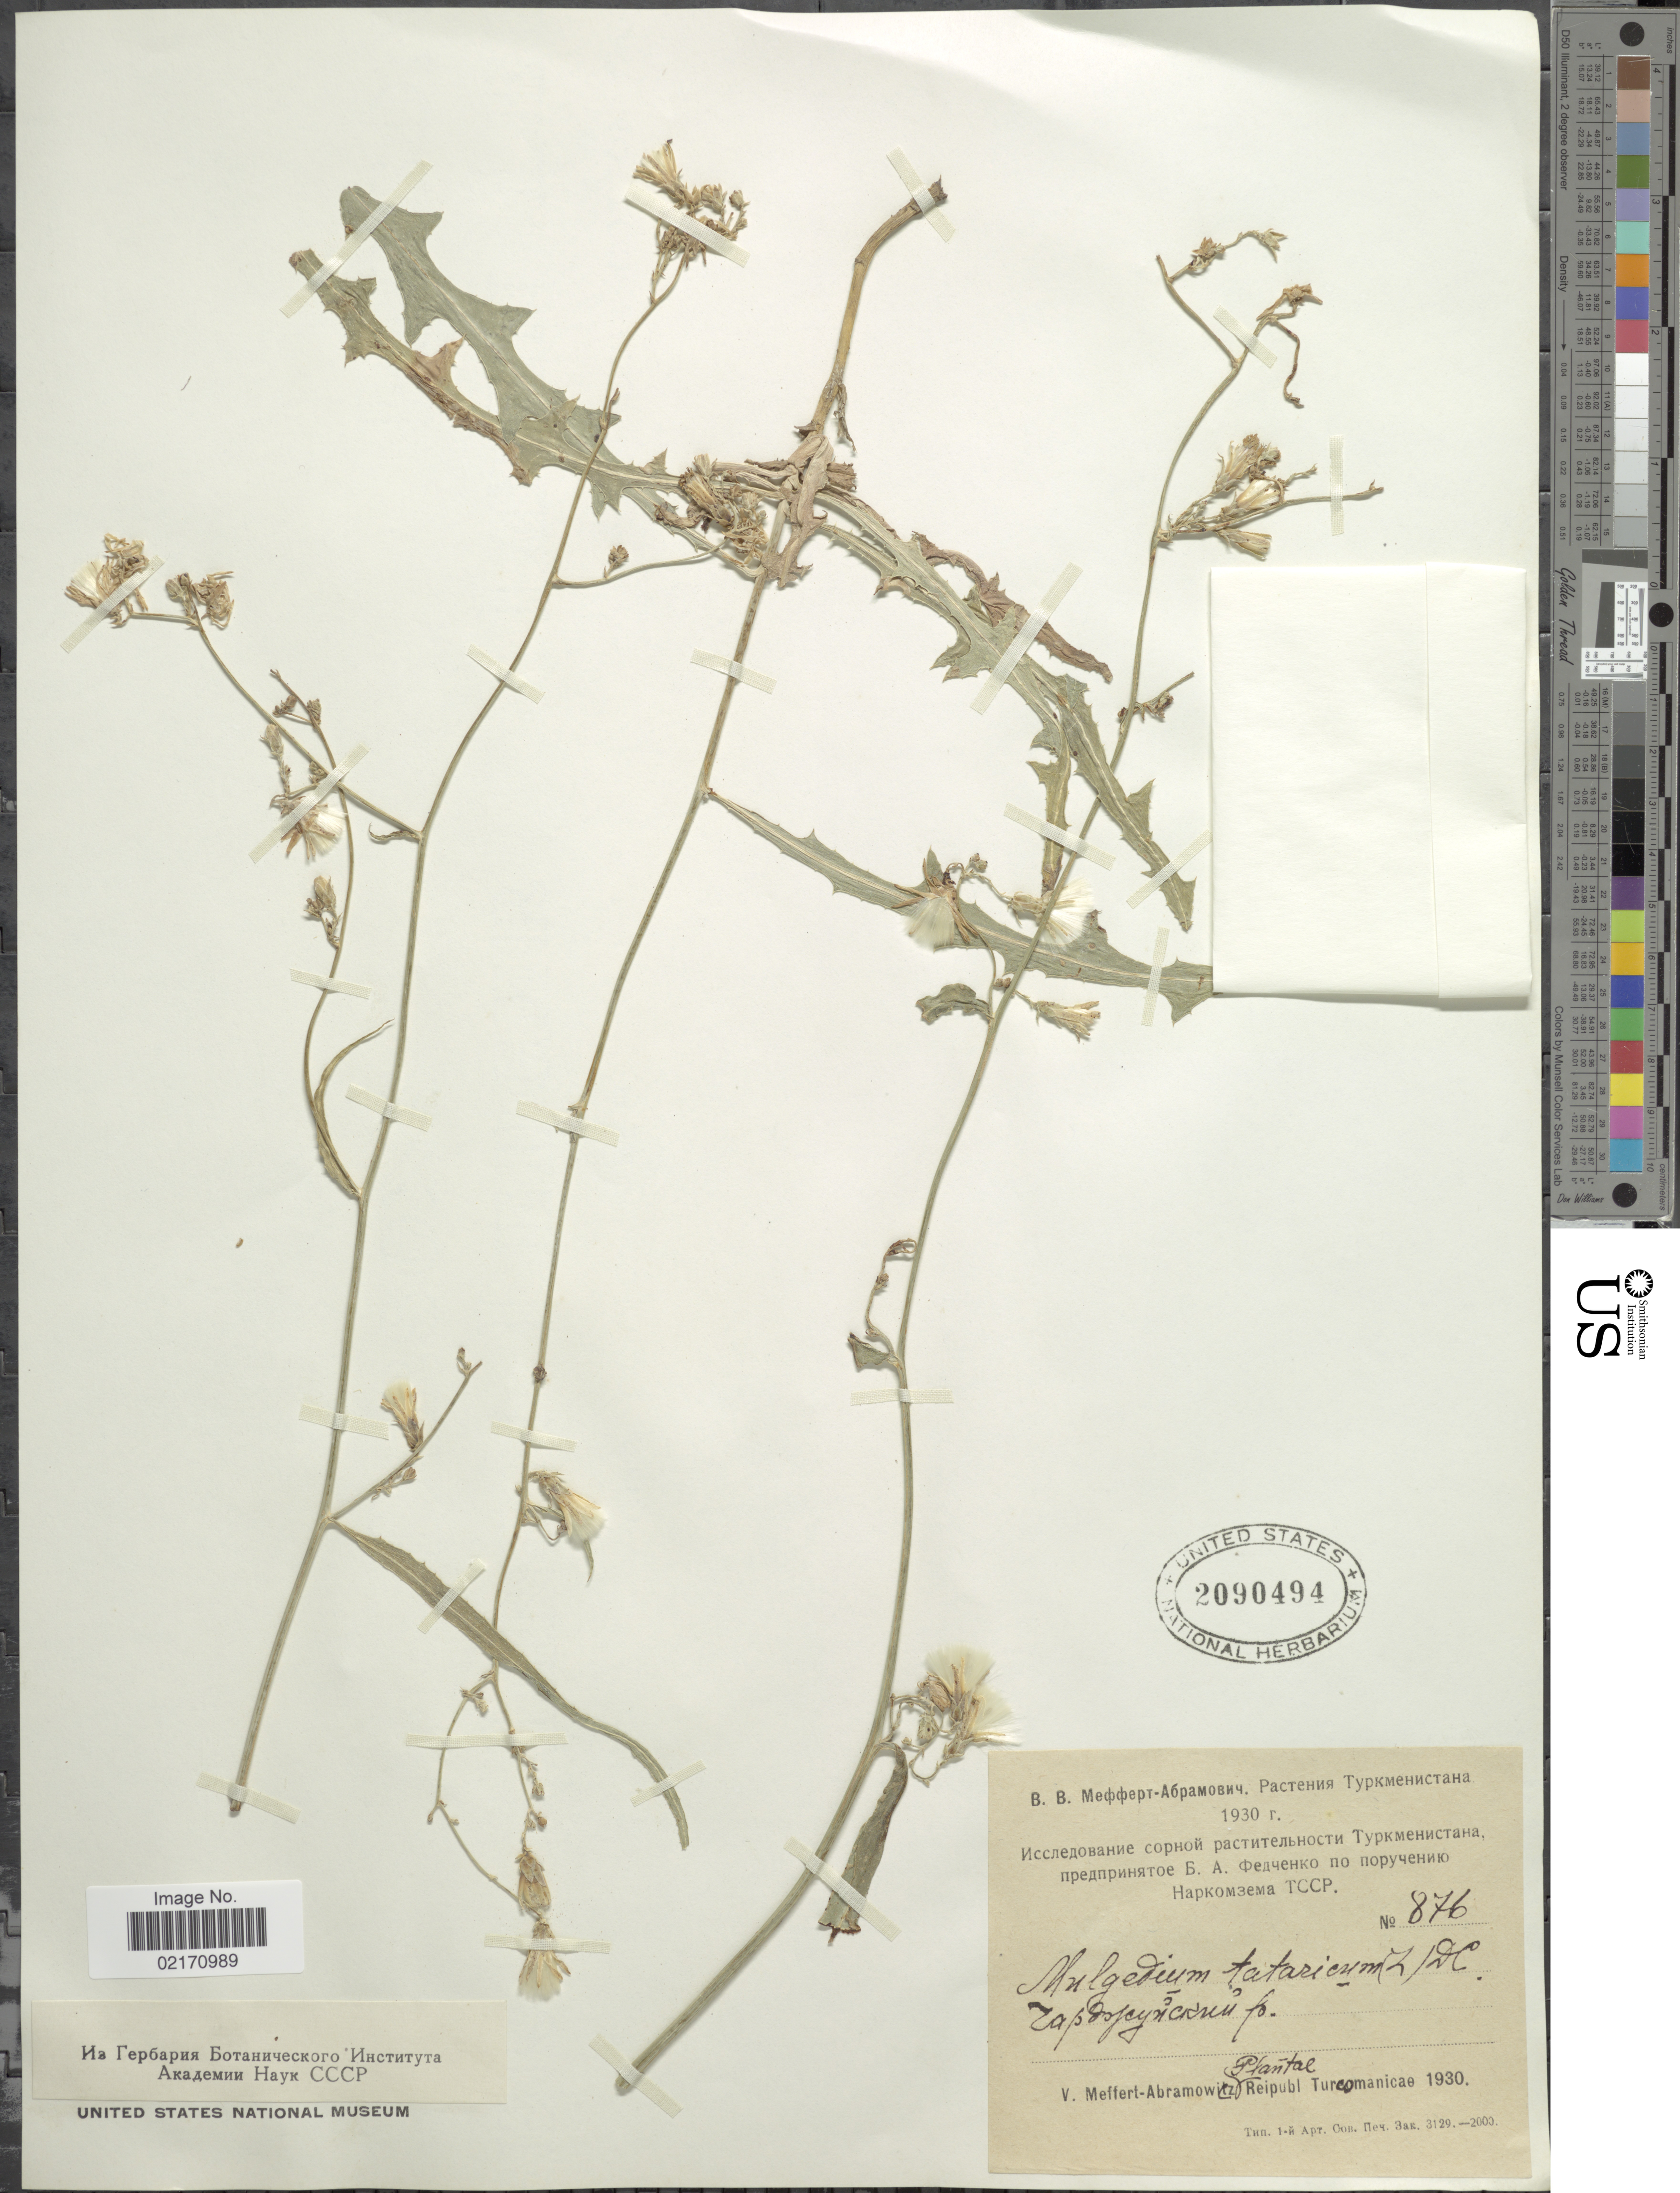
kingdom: Plantae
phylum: Tracheophyta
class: Magnoliopsida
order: Asterales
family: Asteraceae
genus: Mulgedium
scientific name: Mulgedium tataricum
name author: (L.) DC.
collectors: V. Meffert-Abramowitz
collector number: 876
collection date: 1930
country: Turkey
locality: Reipubl Turcomanicae, [Foreign script]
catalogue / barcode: US 2090494